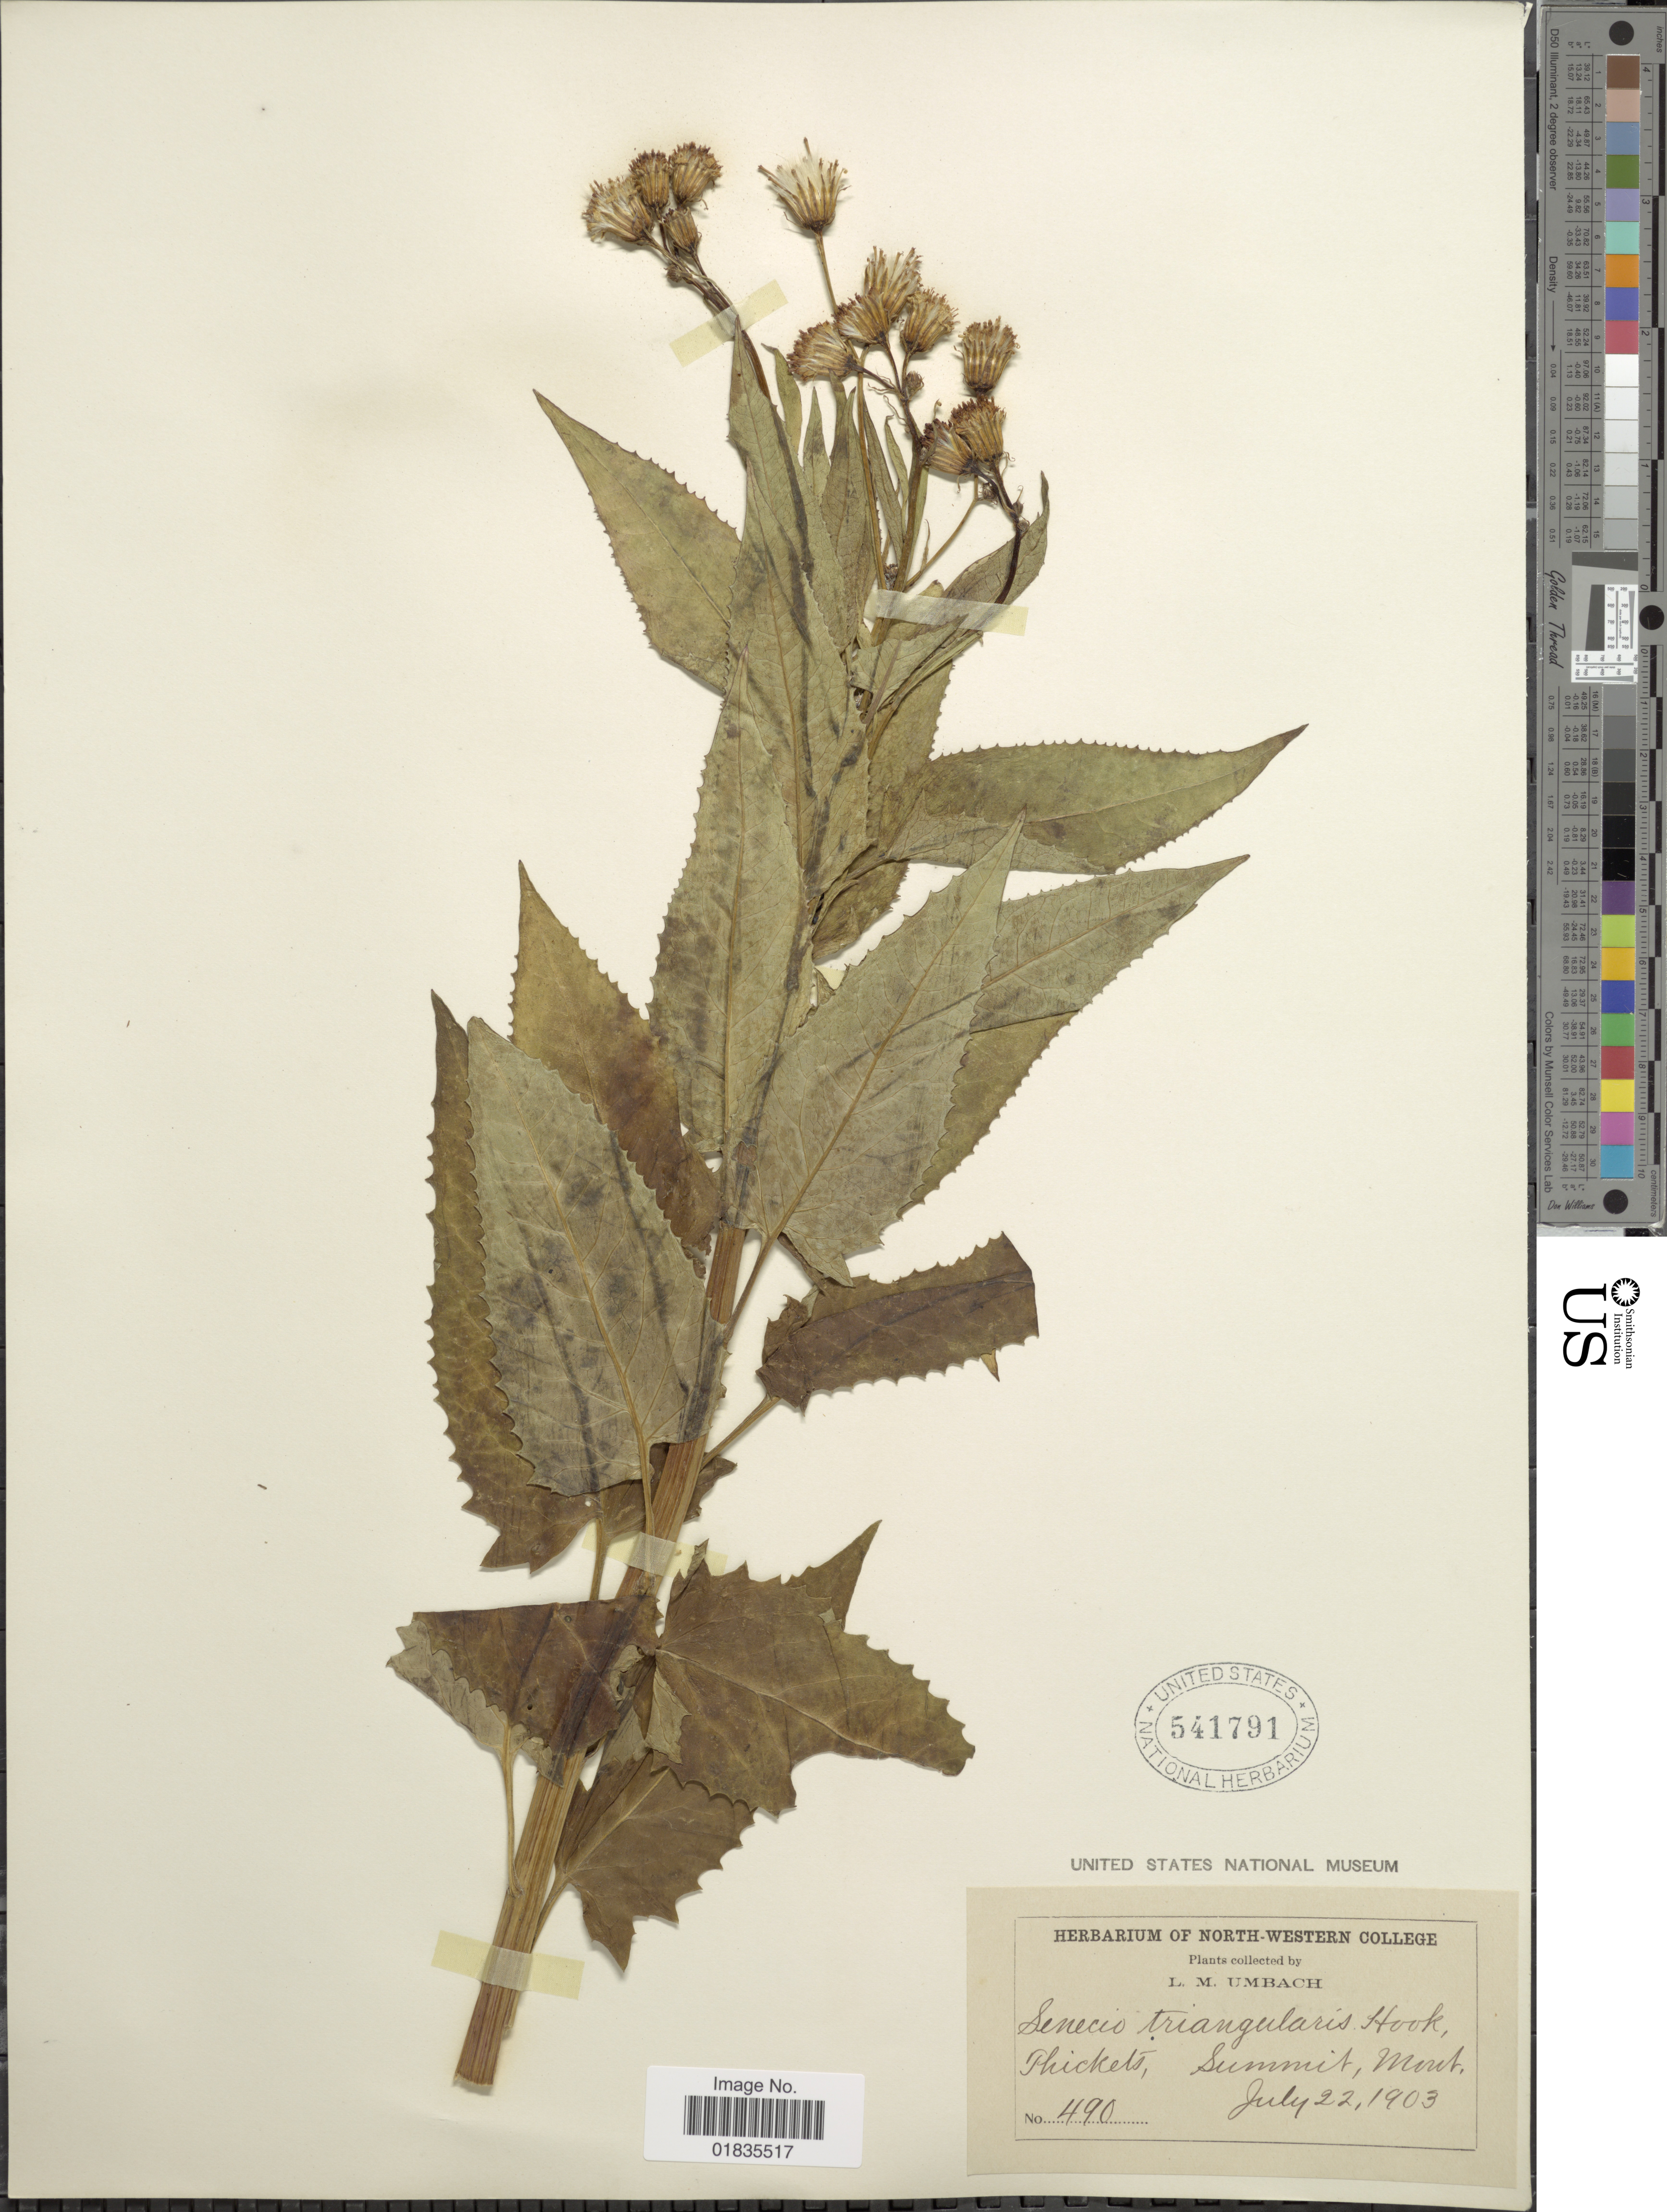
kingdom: Plantae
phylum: Tracheophyta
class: Magnoliopsida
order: Asterales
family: Asteraceae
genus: Senecio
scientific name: Senecio triangularis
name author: Hook.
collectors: L. M. Umbach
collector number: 490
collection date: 1903-07-22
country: United States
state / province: Montana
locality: Thickets, Summit.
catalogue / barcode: US 541791